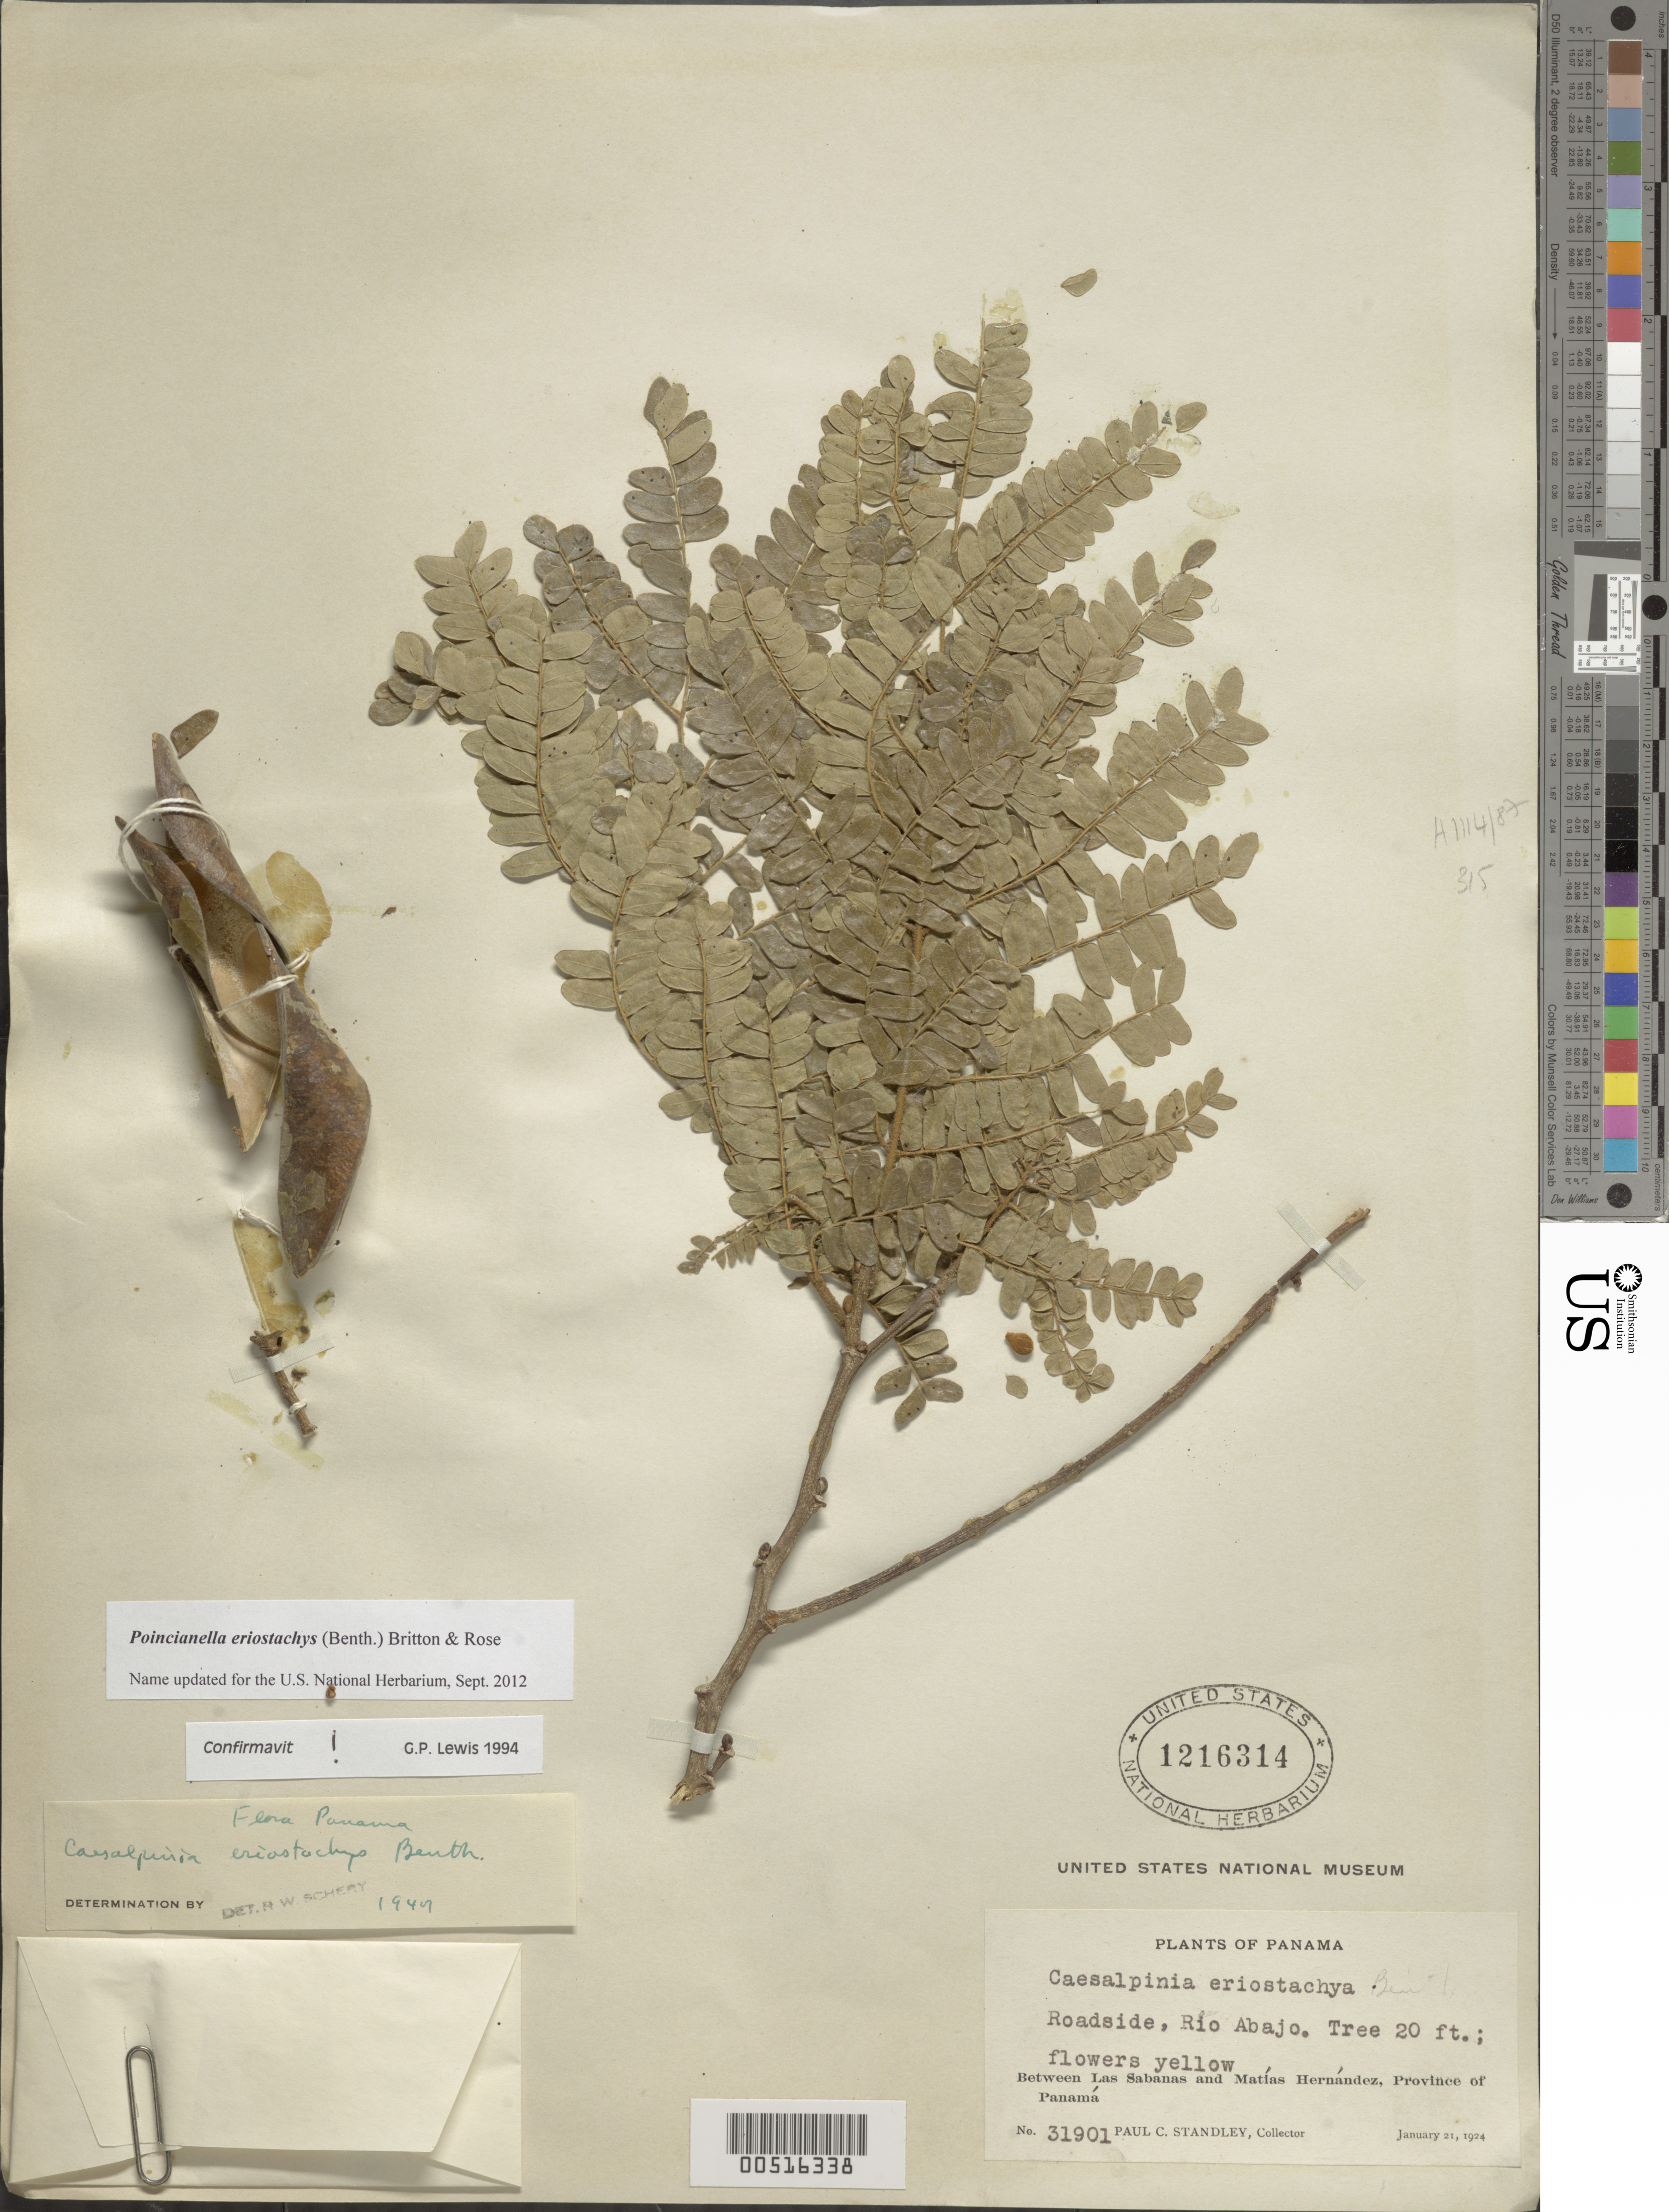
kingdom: Plantae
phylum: Tracheophyta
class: Magnoliopsida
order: Fabales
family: Fabaceae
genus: Cenostigma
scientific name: Cenostigma eriostachys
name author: (Benth.) Gagnon & G.P. Lewis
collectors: P. C. Standley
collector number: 31901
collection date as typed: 21 Jan 1924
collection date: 1924-01-21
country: Panama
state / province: Panamá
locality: Between las Sabanas and Matias Hernandez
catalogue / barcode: US 1216314